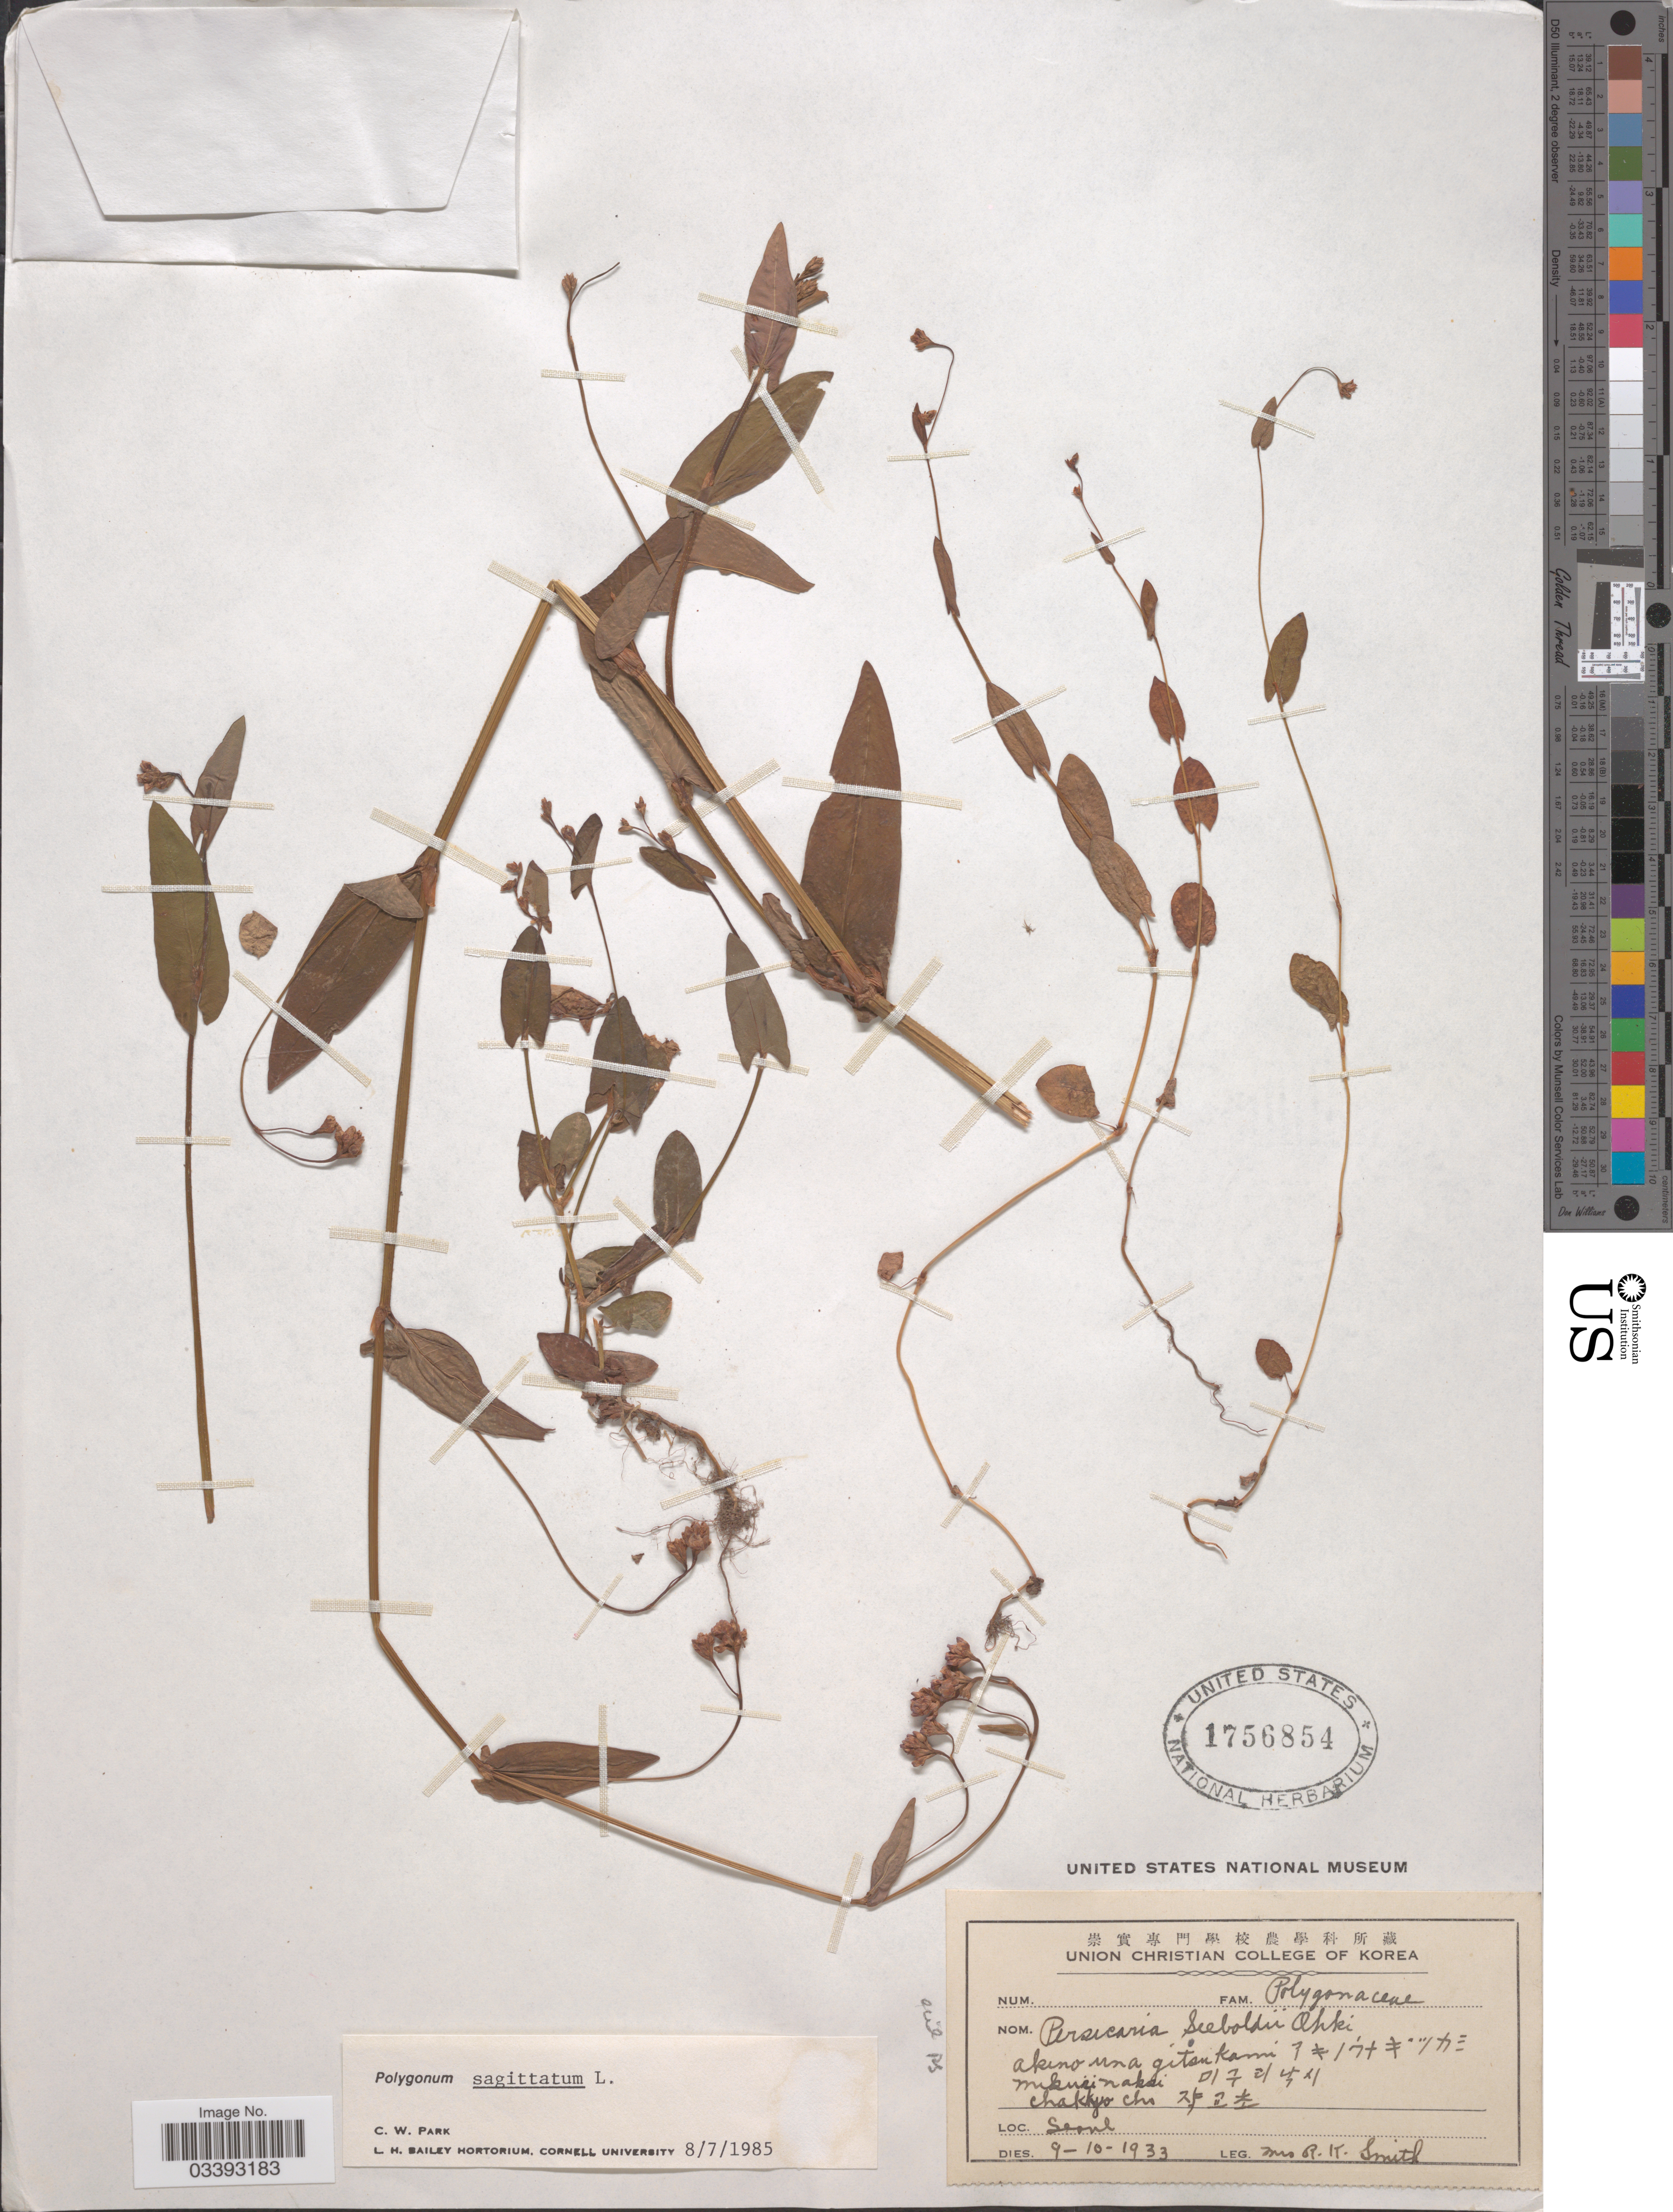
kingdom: Plantae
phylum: Tracheophyta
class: Magnoliopsida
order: Caryophyllales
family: Polygonaceae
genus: Polygonum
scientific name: Polygonum sagittatum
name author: L.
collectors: Mrs. R. K. Smith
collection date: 1933-10-09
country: South Korea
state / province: Seoul Special City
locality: Seoul.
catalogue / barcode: US 1756854